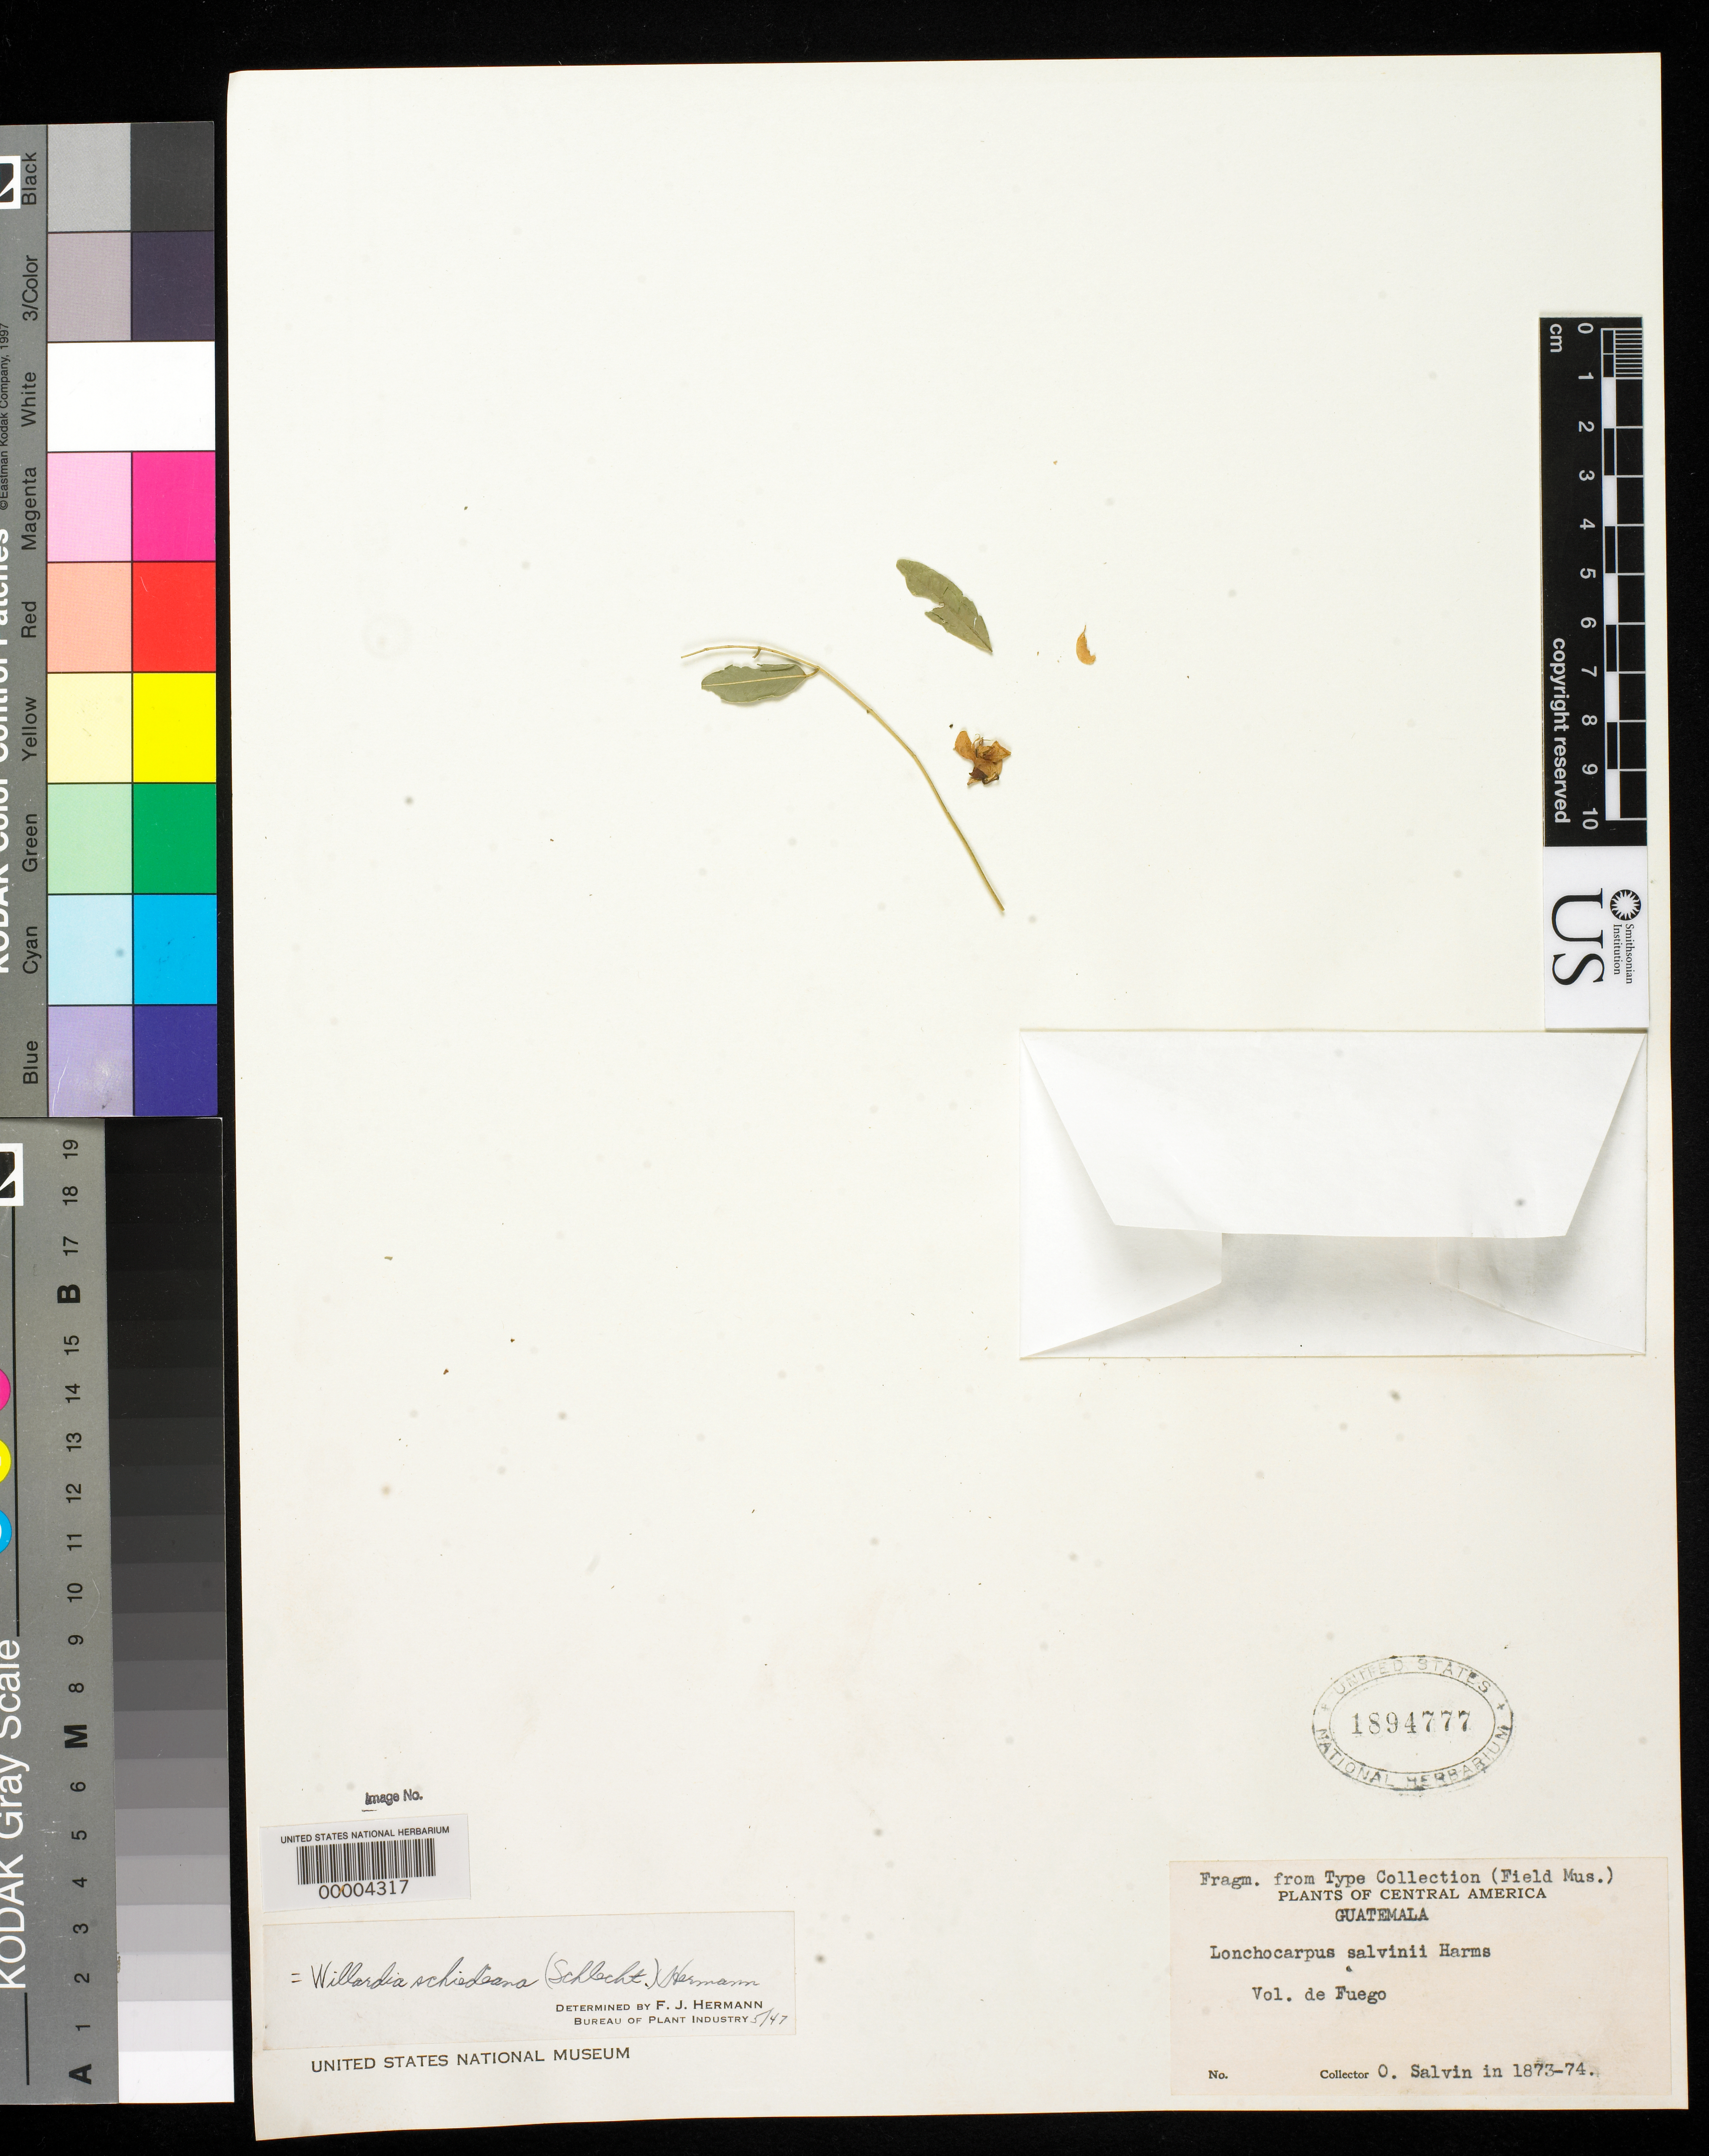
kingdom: Plantae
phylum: Tracheophyta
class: Magnoliopsida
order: Fabales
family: Fabaceae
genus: Lonchocarpus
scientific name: Lonchocarpus salvinii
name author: Harms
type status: Isotype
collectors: O. Salvin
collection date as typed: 1873 to -- --- 1874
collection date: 1873/1874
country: Guatemala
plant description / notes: Fragmentary material of type specimen ex herb. Field Museum.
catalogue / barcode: US 1894777